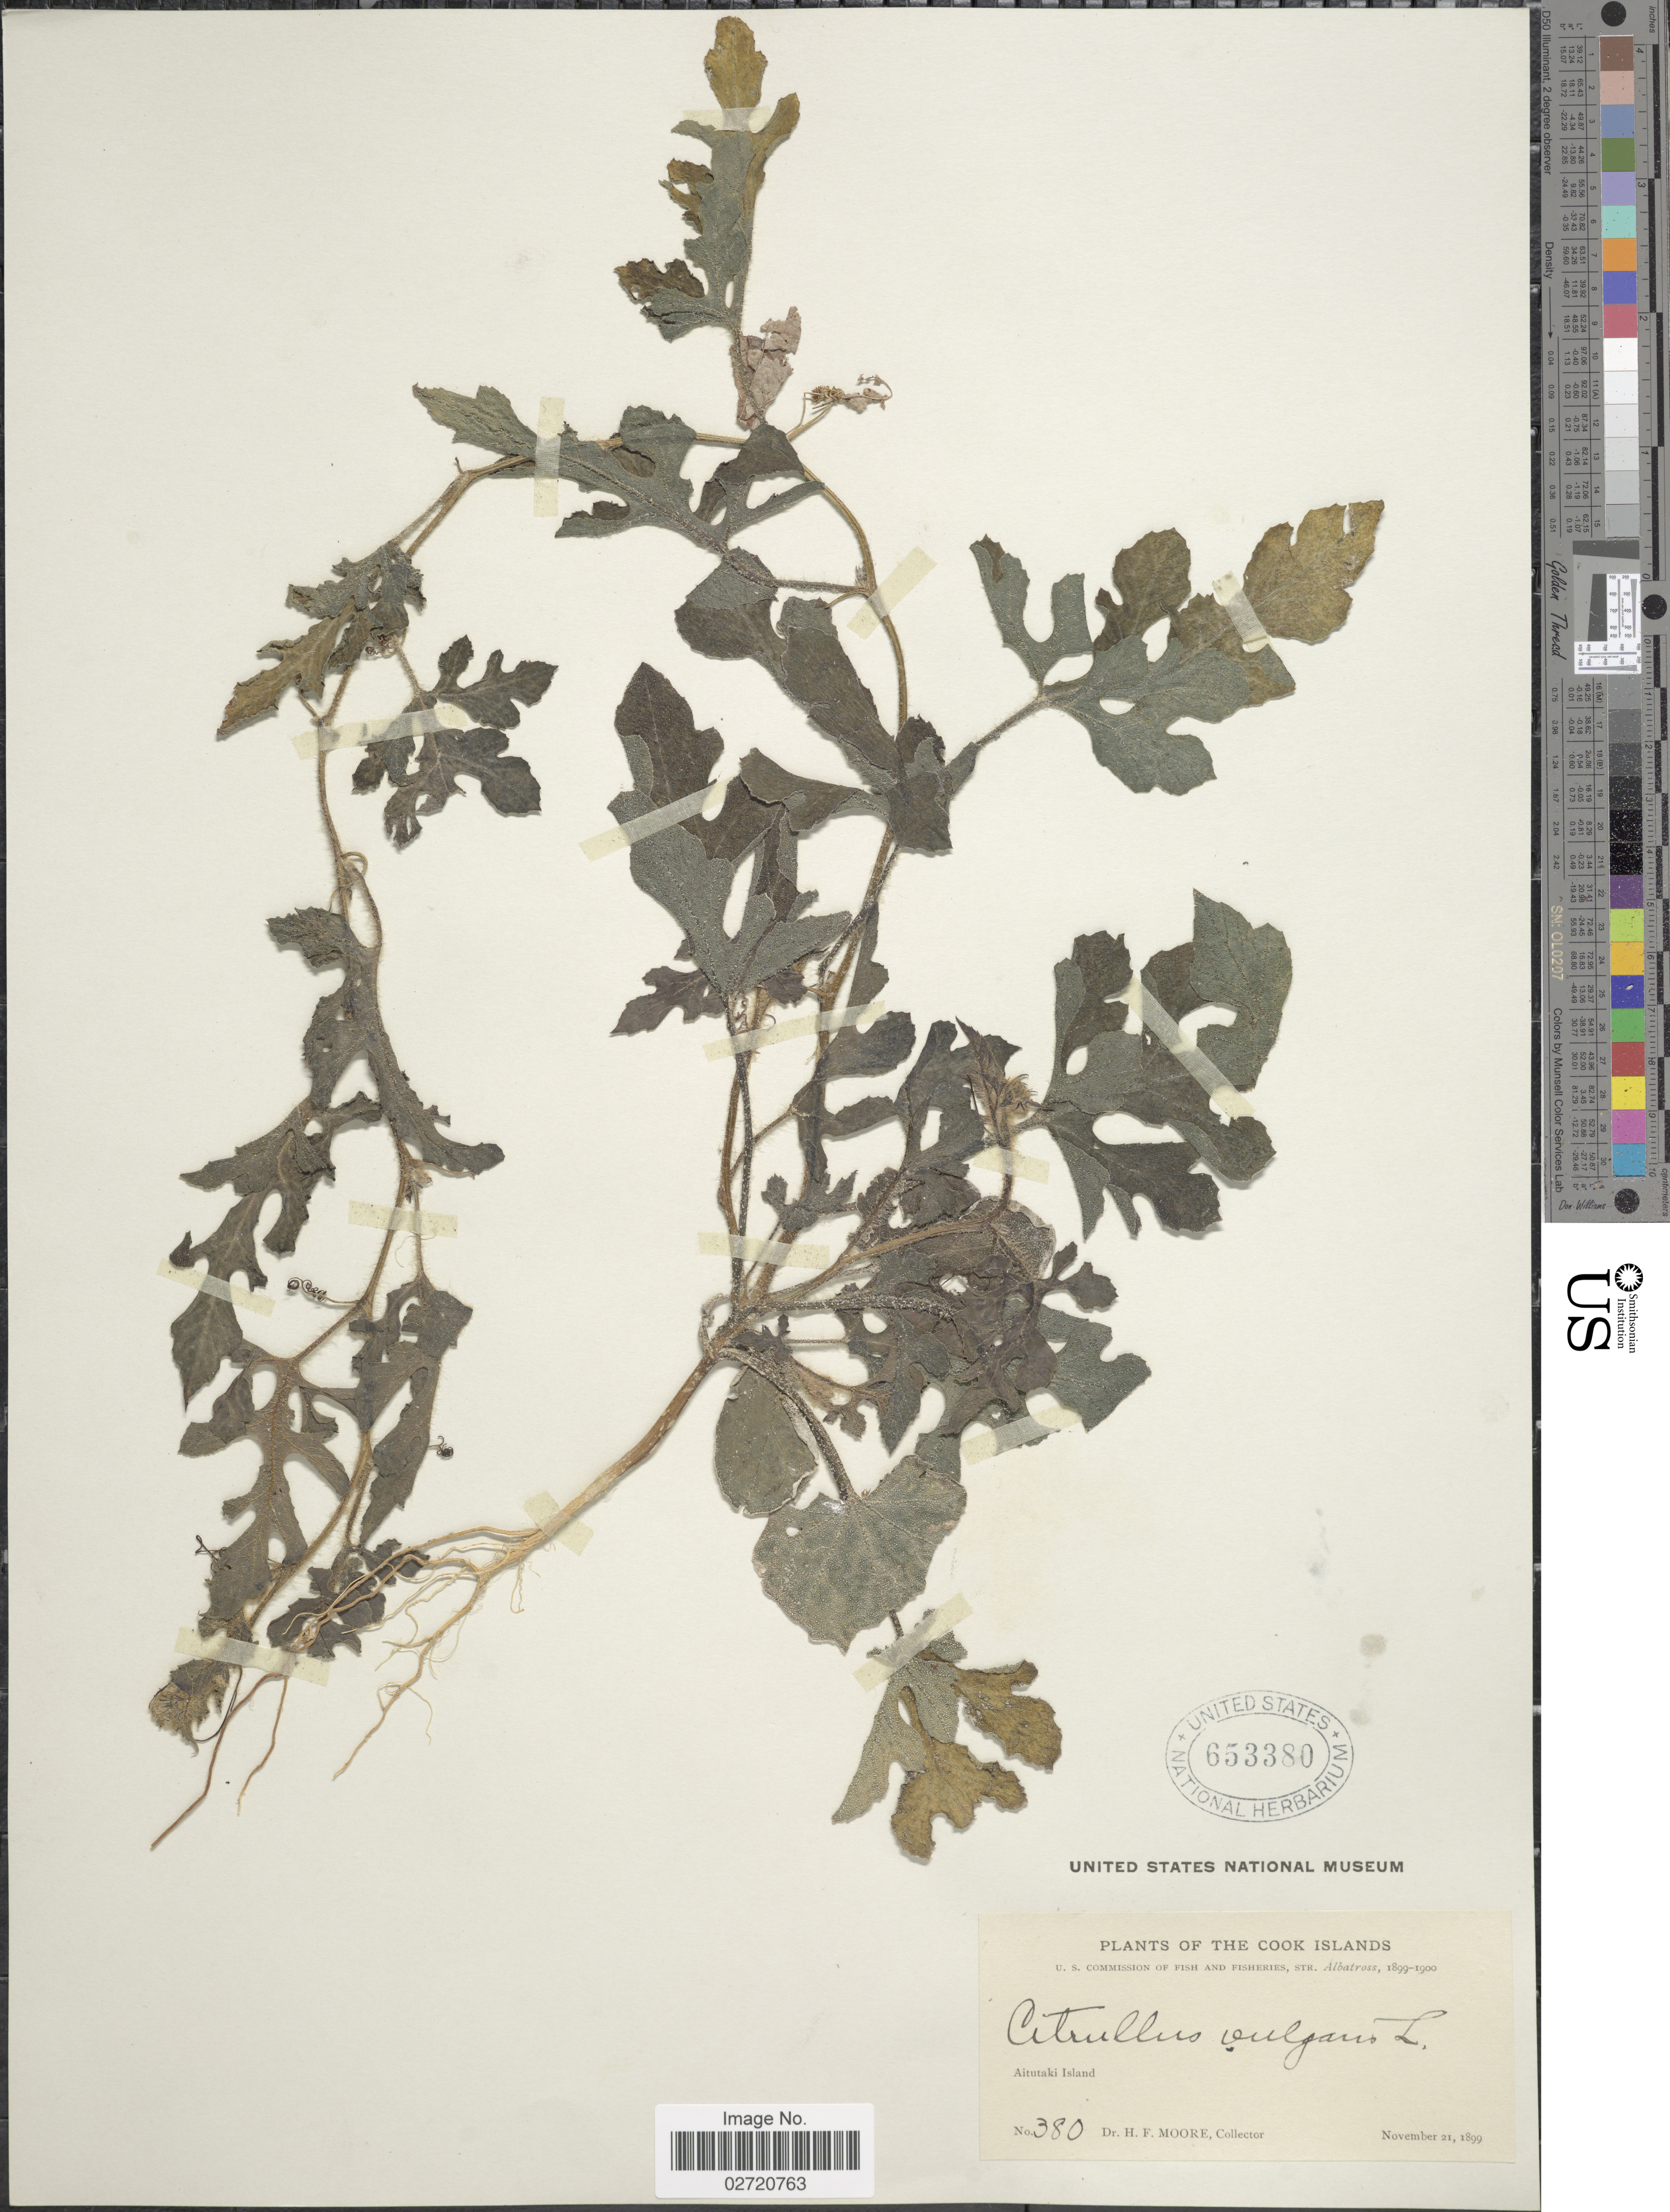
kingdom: Plantae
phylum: Tracheophyta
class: Magnoliopsida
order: Cucurbitales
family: Cucurbitaceae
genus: Citrullus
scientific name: Citrullus lanatus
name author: (Thunb.) Matsum. & Nakai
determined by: Strong, Mark T., (BOT), Smithsonian Institution - National Museum of Natural History (UNITED STATES)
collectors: H. F. Moore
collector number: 380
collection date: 1899-11-21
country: Cook Islands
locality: Aitutaki Island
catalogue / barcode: US 653380